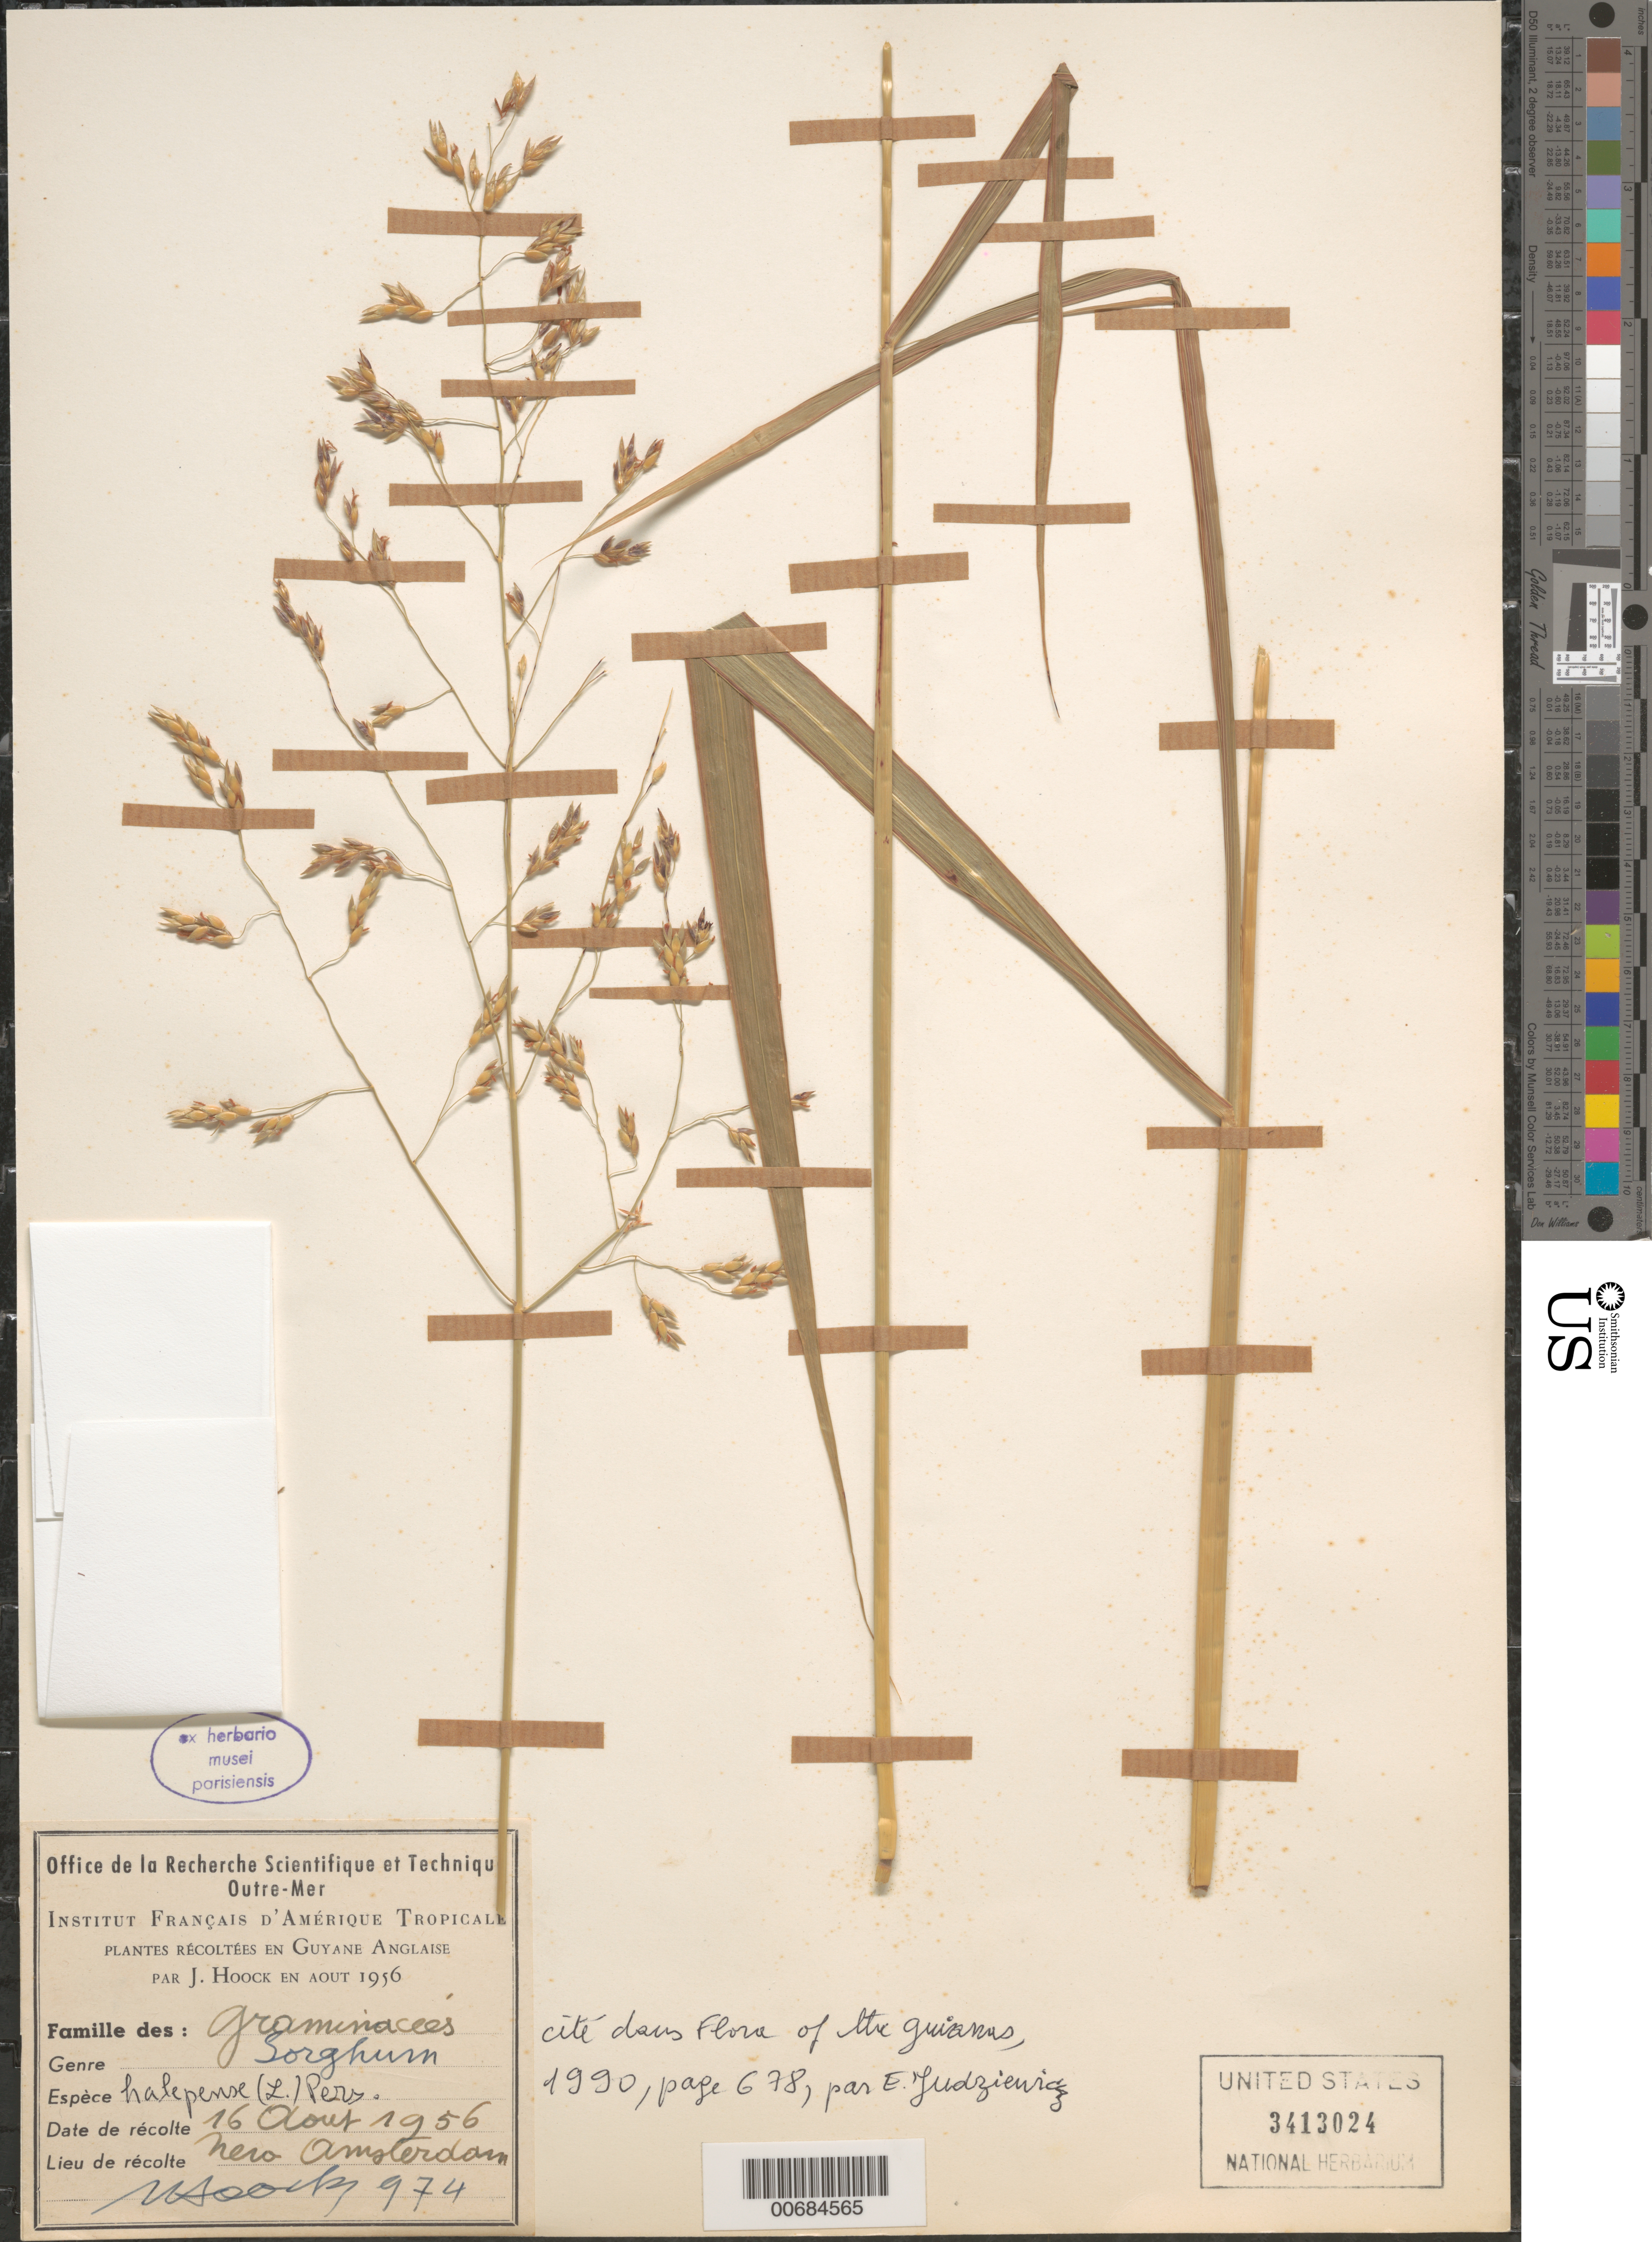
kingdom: Plantae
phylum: Tracheophyta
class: Liliopsida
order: Poales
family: Poaceae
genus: Sorghum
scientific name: Sorghum halepense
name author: (L.) Pers.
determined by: Judziewicz, E. J.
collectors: J. Hoock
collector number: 974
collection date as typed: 16-Aug-56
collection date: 1956-08-16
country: Guyana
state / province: E. Berbice-Corentyne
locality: New Amsterdam, vic.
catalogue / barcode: US 3413024